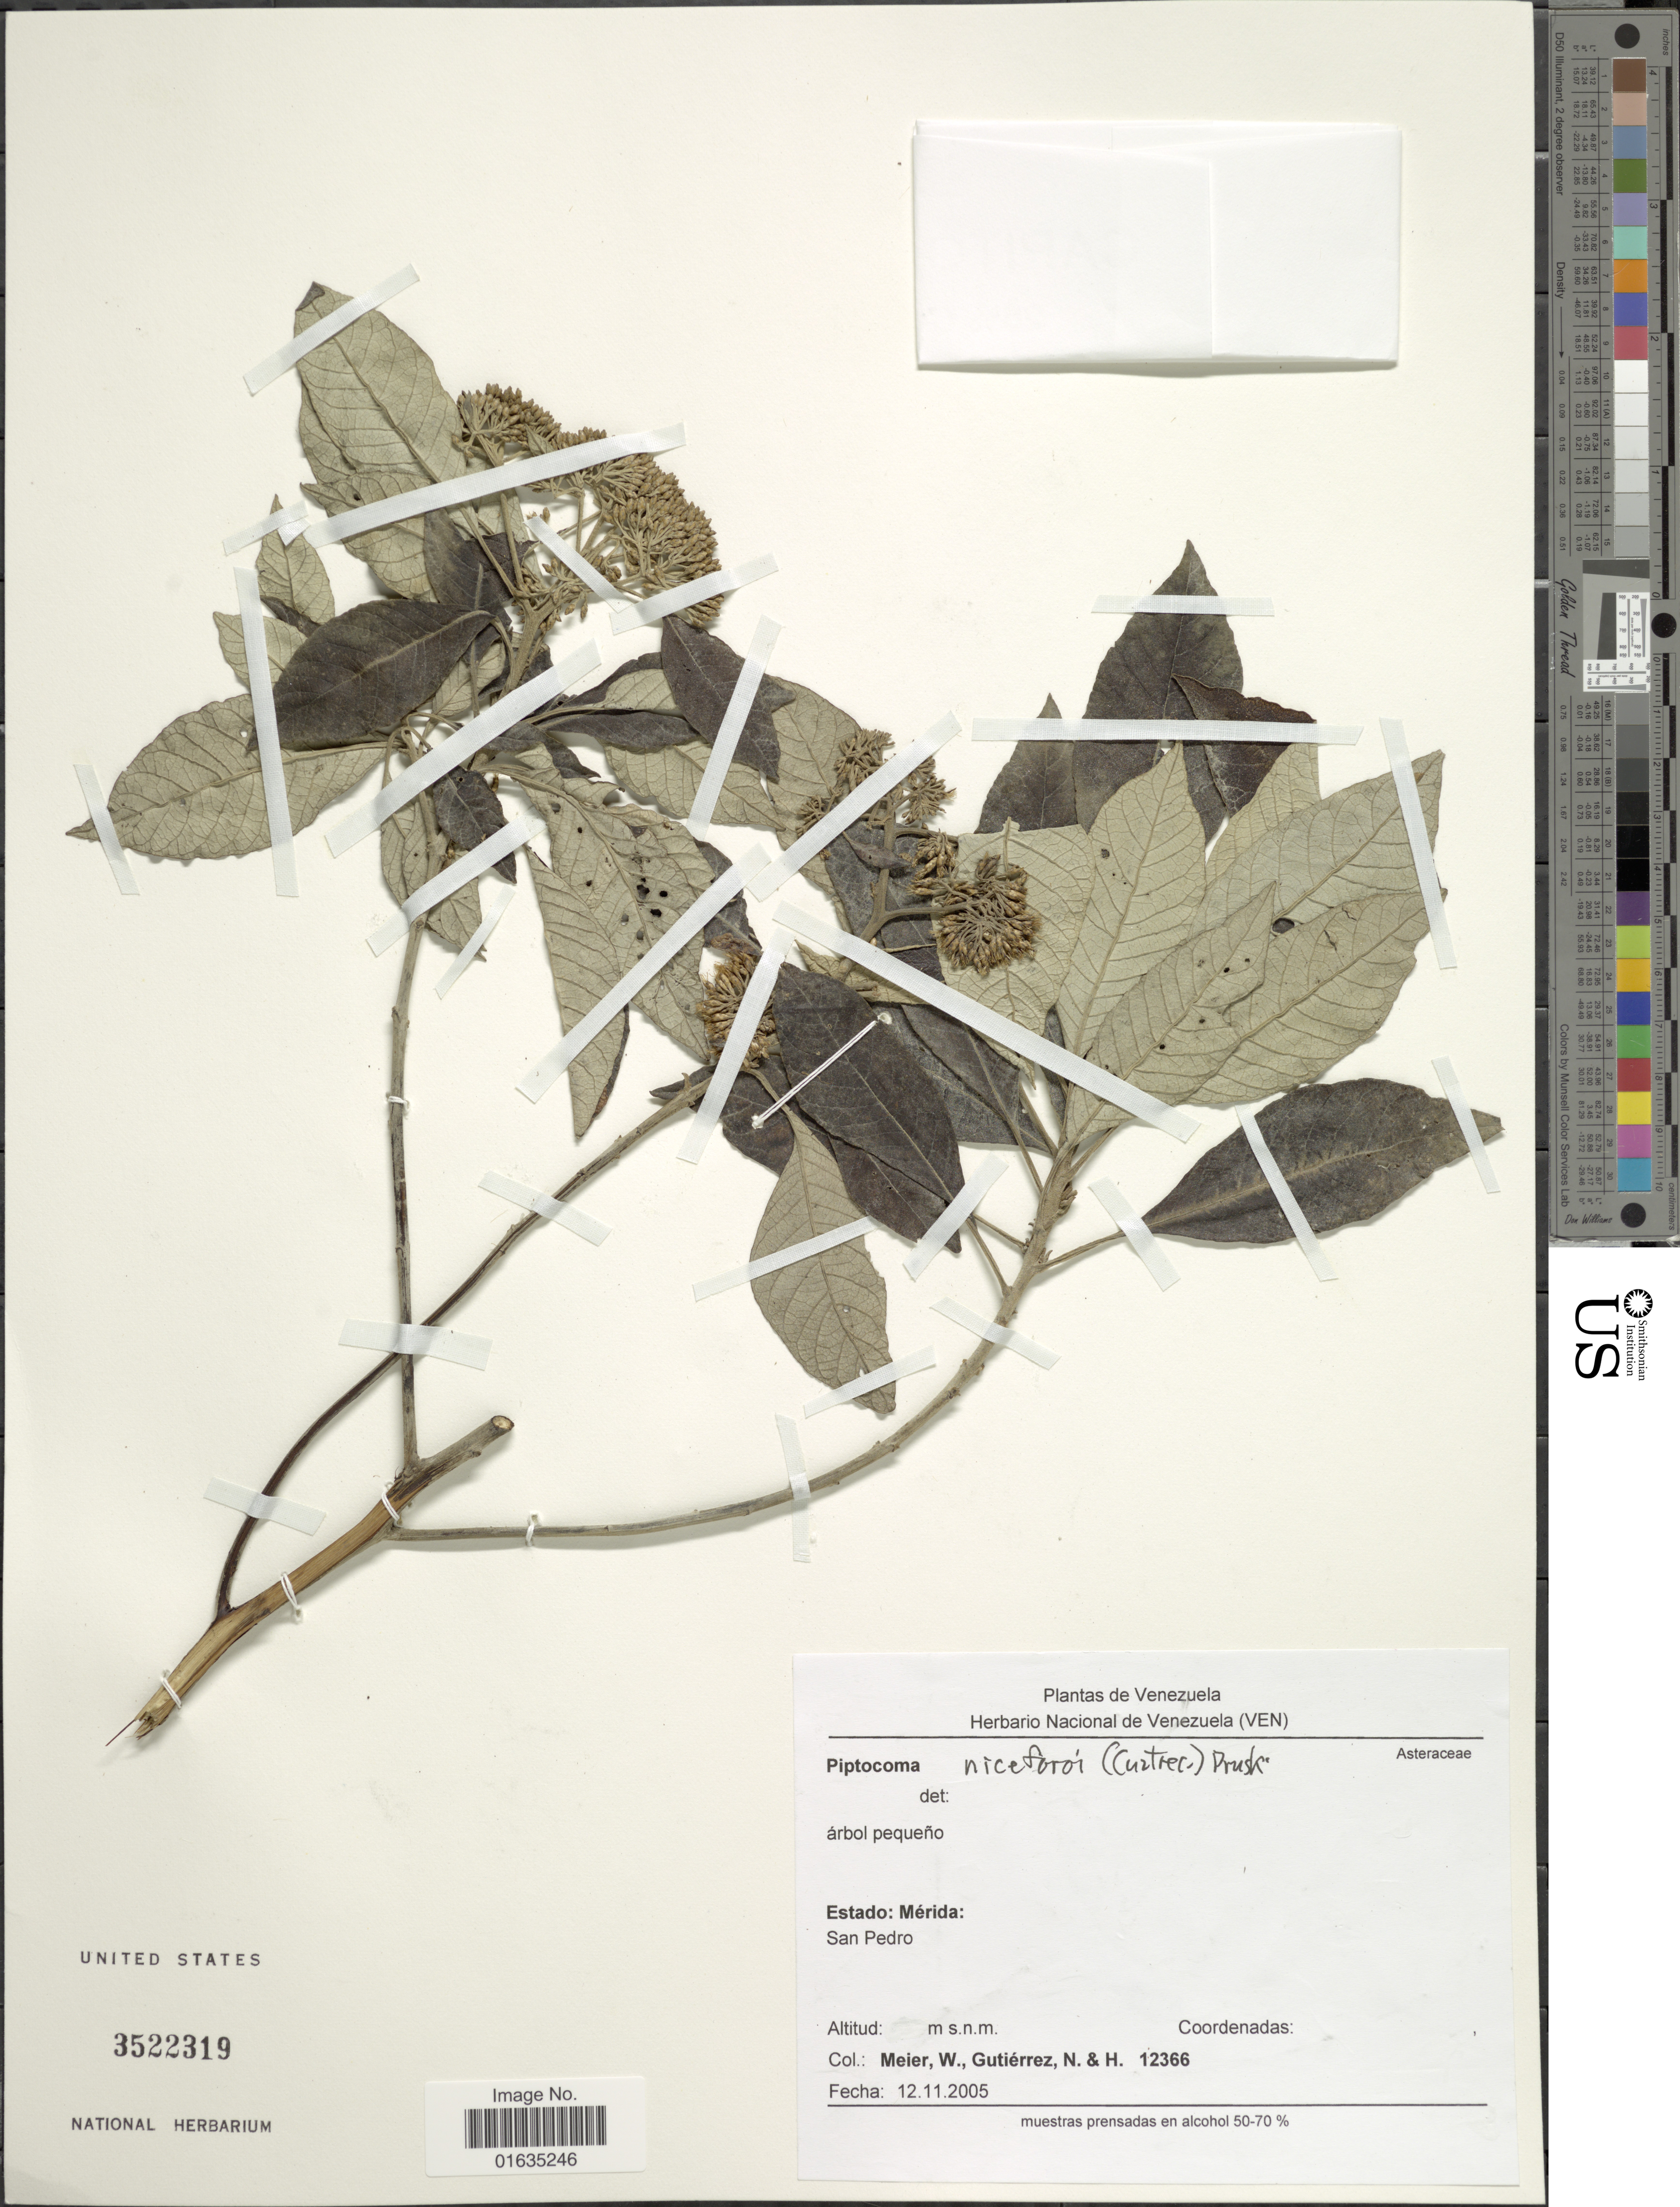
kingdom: Plantae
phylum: Tracheophyta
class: Magnoliopsida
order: Asterales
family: Asteraceae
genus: Piptocoma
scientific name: Piptocoma niceforoi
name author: (Cuatrec.) H. Rob.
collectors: W. Meier, N. Gutierrez & H. Gutierrez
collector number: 12366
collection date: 2005-11-12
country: Venezuela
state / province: Mérida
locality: San Pedro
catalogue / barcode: US 3522319